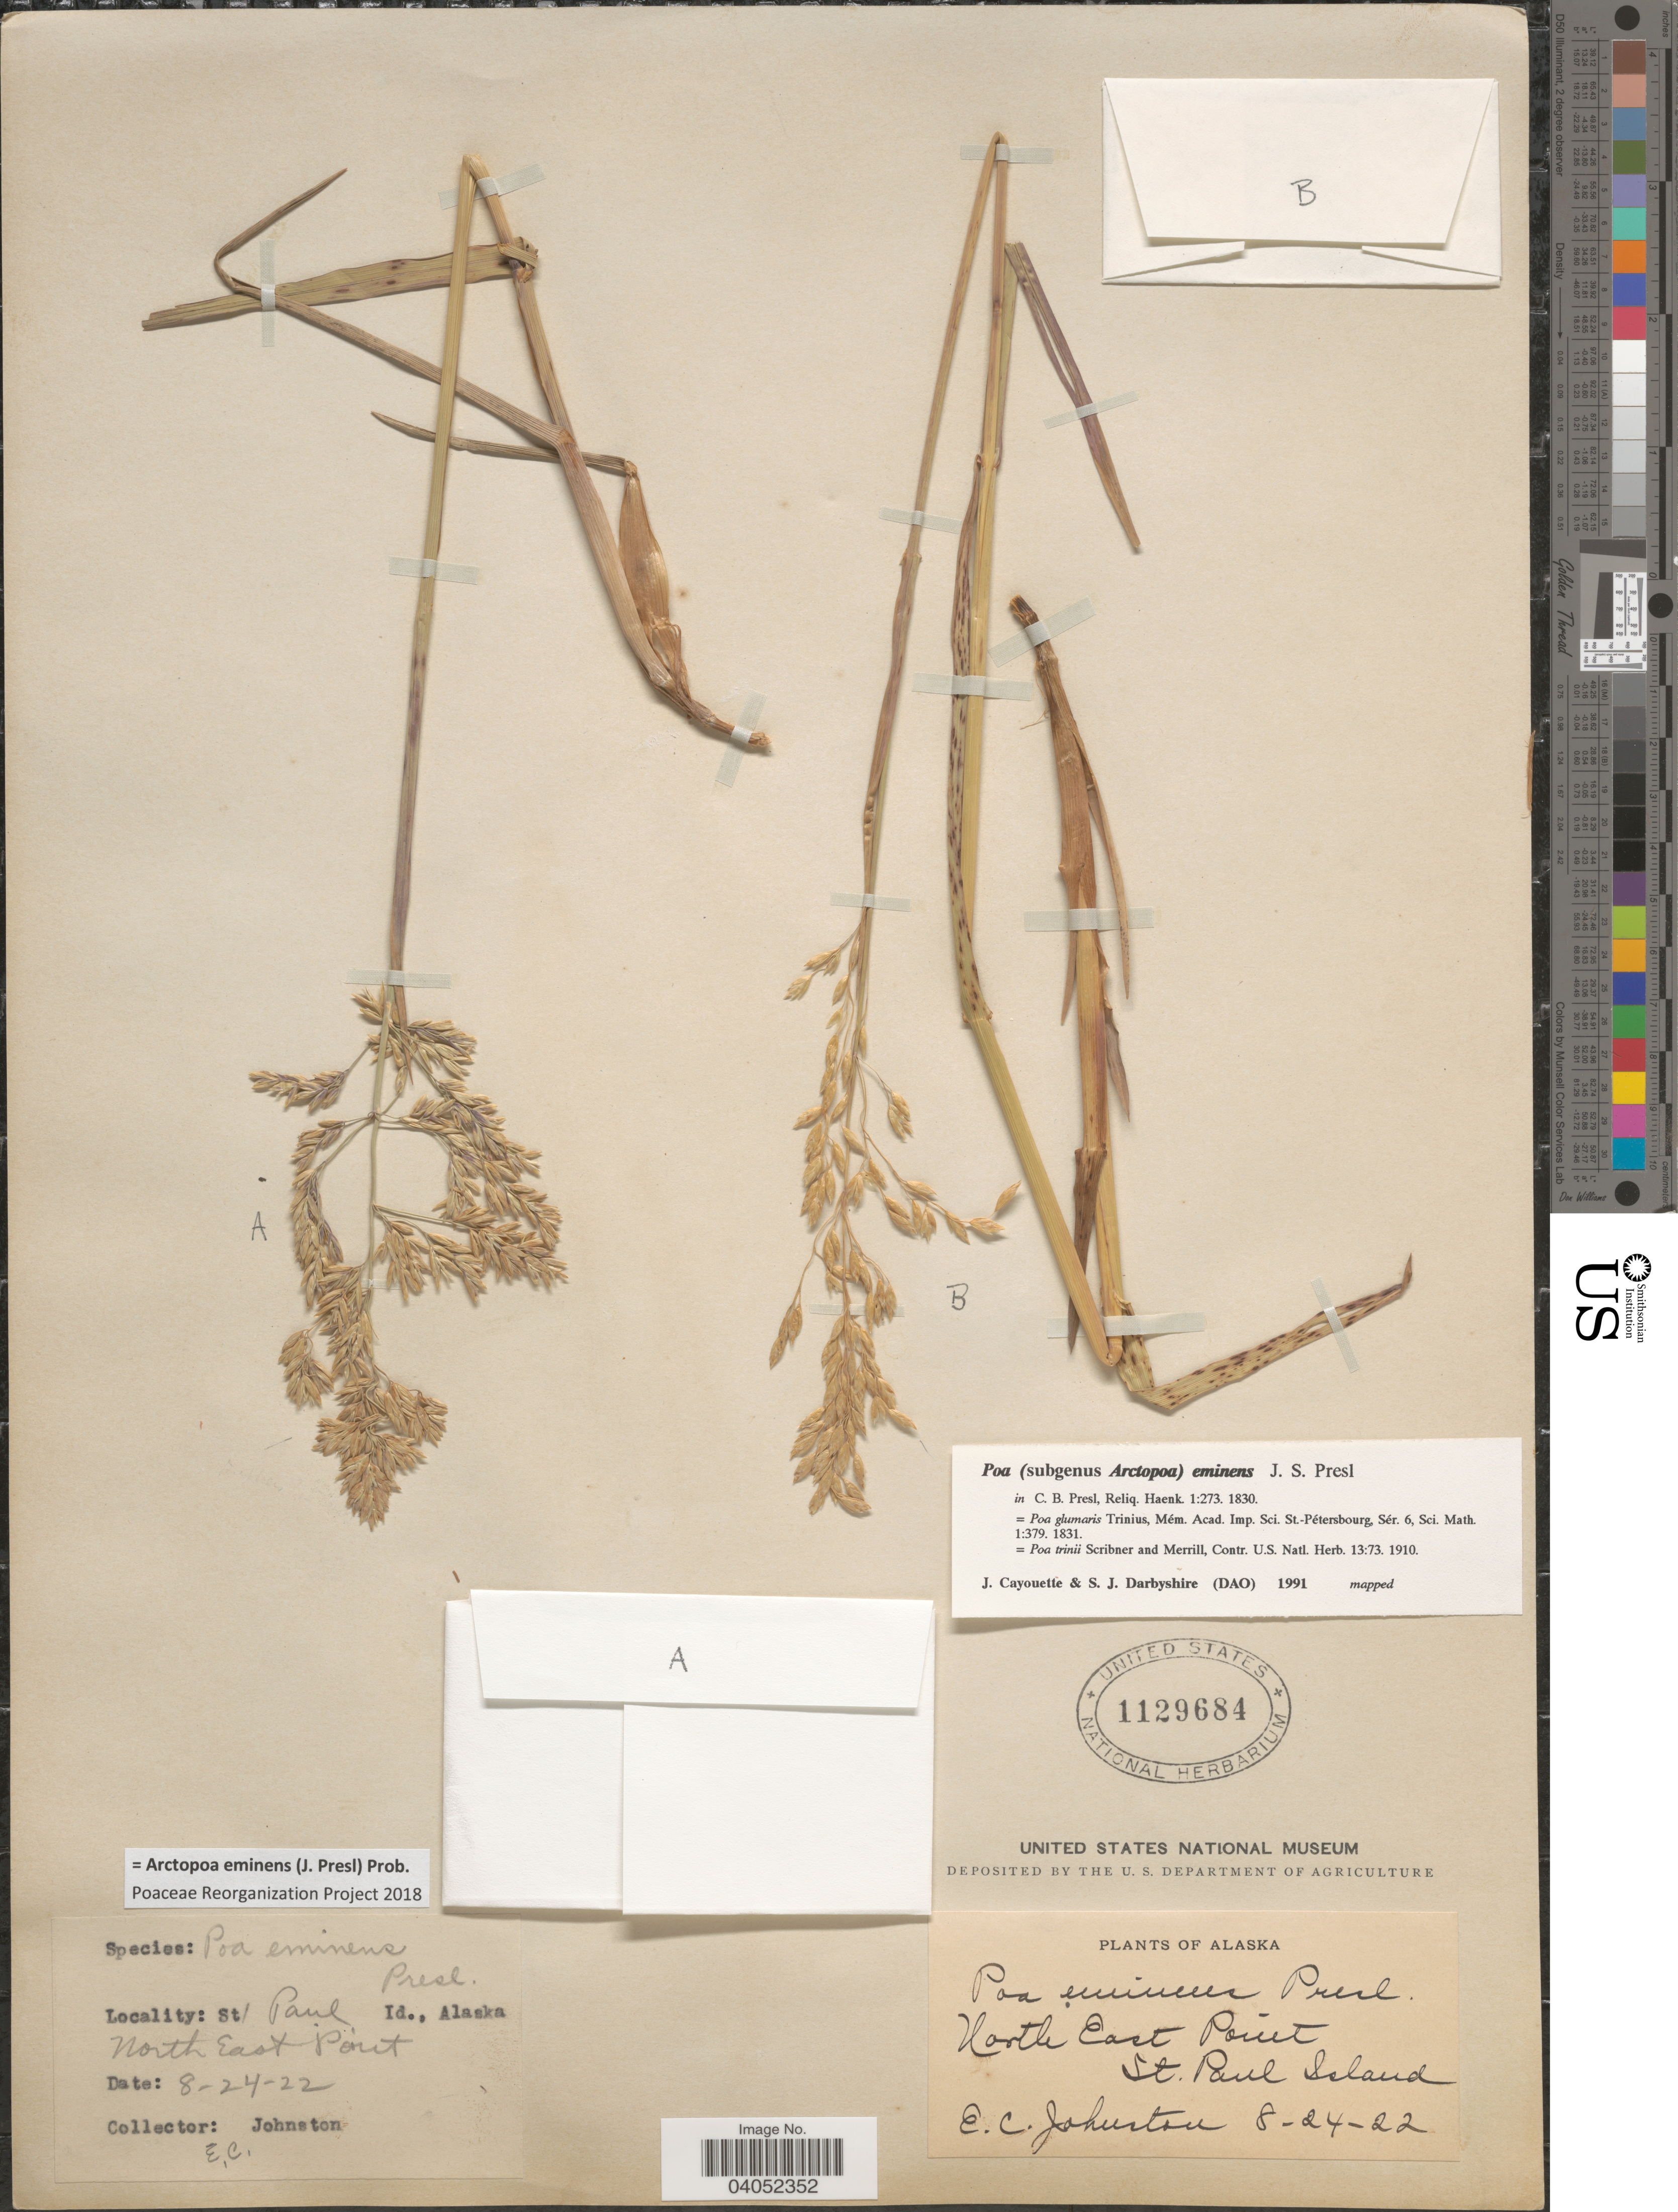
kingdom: Plantae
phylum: Tracheophyta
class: Liliopsida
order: Poales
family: Poaceae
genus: Arctopoa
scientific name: Arctopoa eminens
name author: (J. Presl) Prob.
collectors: E. C. Johnston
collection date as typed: Transcribed d/m/y: 24/8/22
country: United States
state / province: Alaska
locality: St. Paul Island., North East Point.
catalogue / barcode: US 1129684